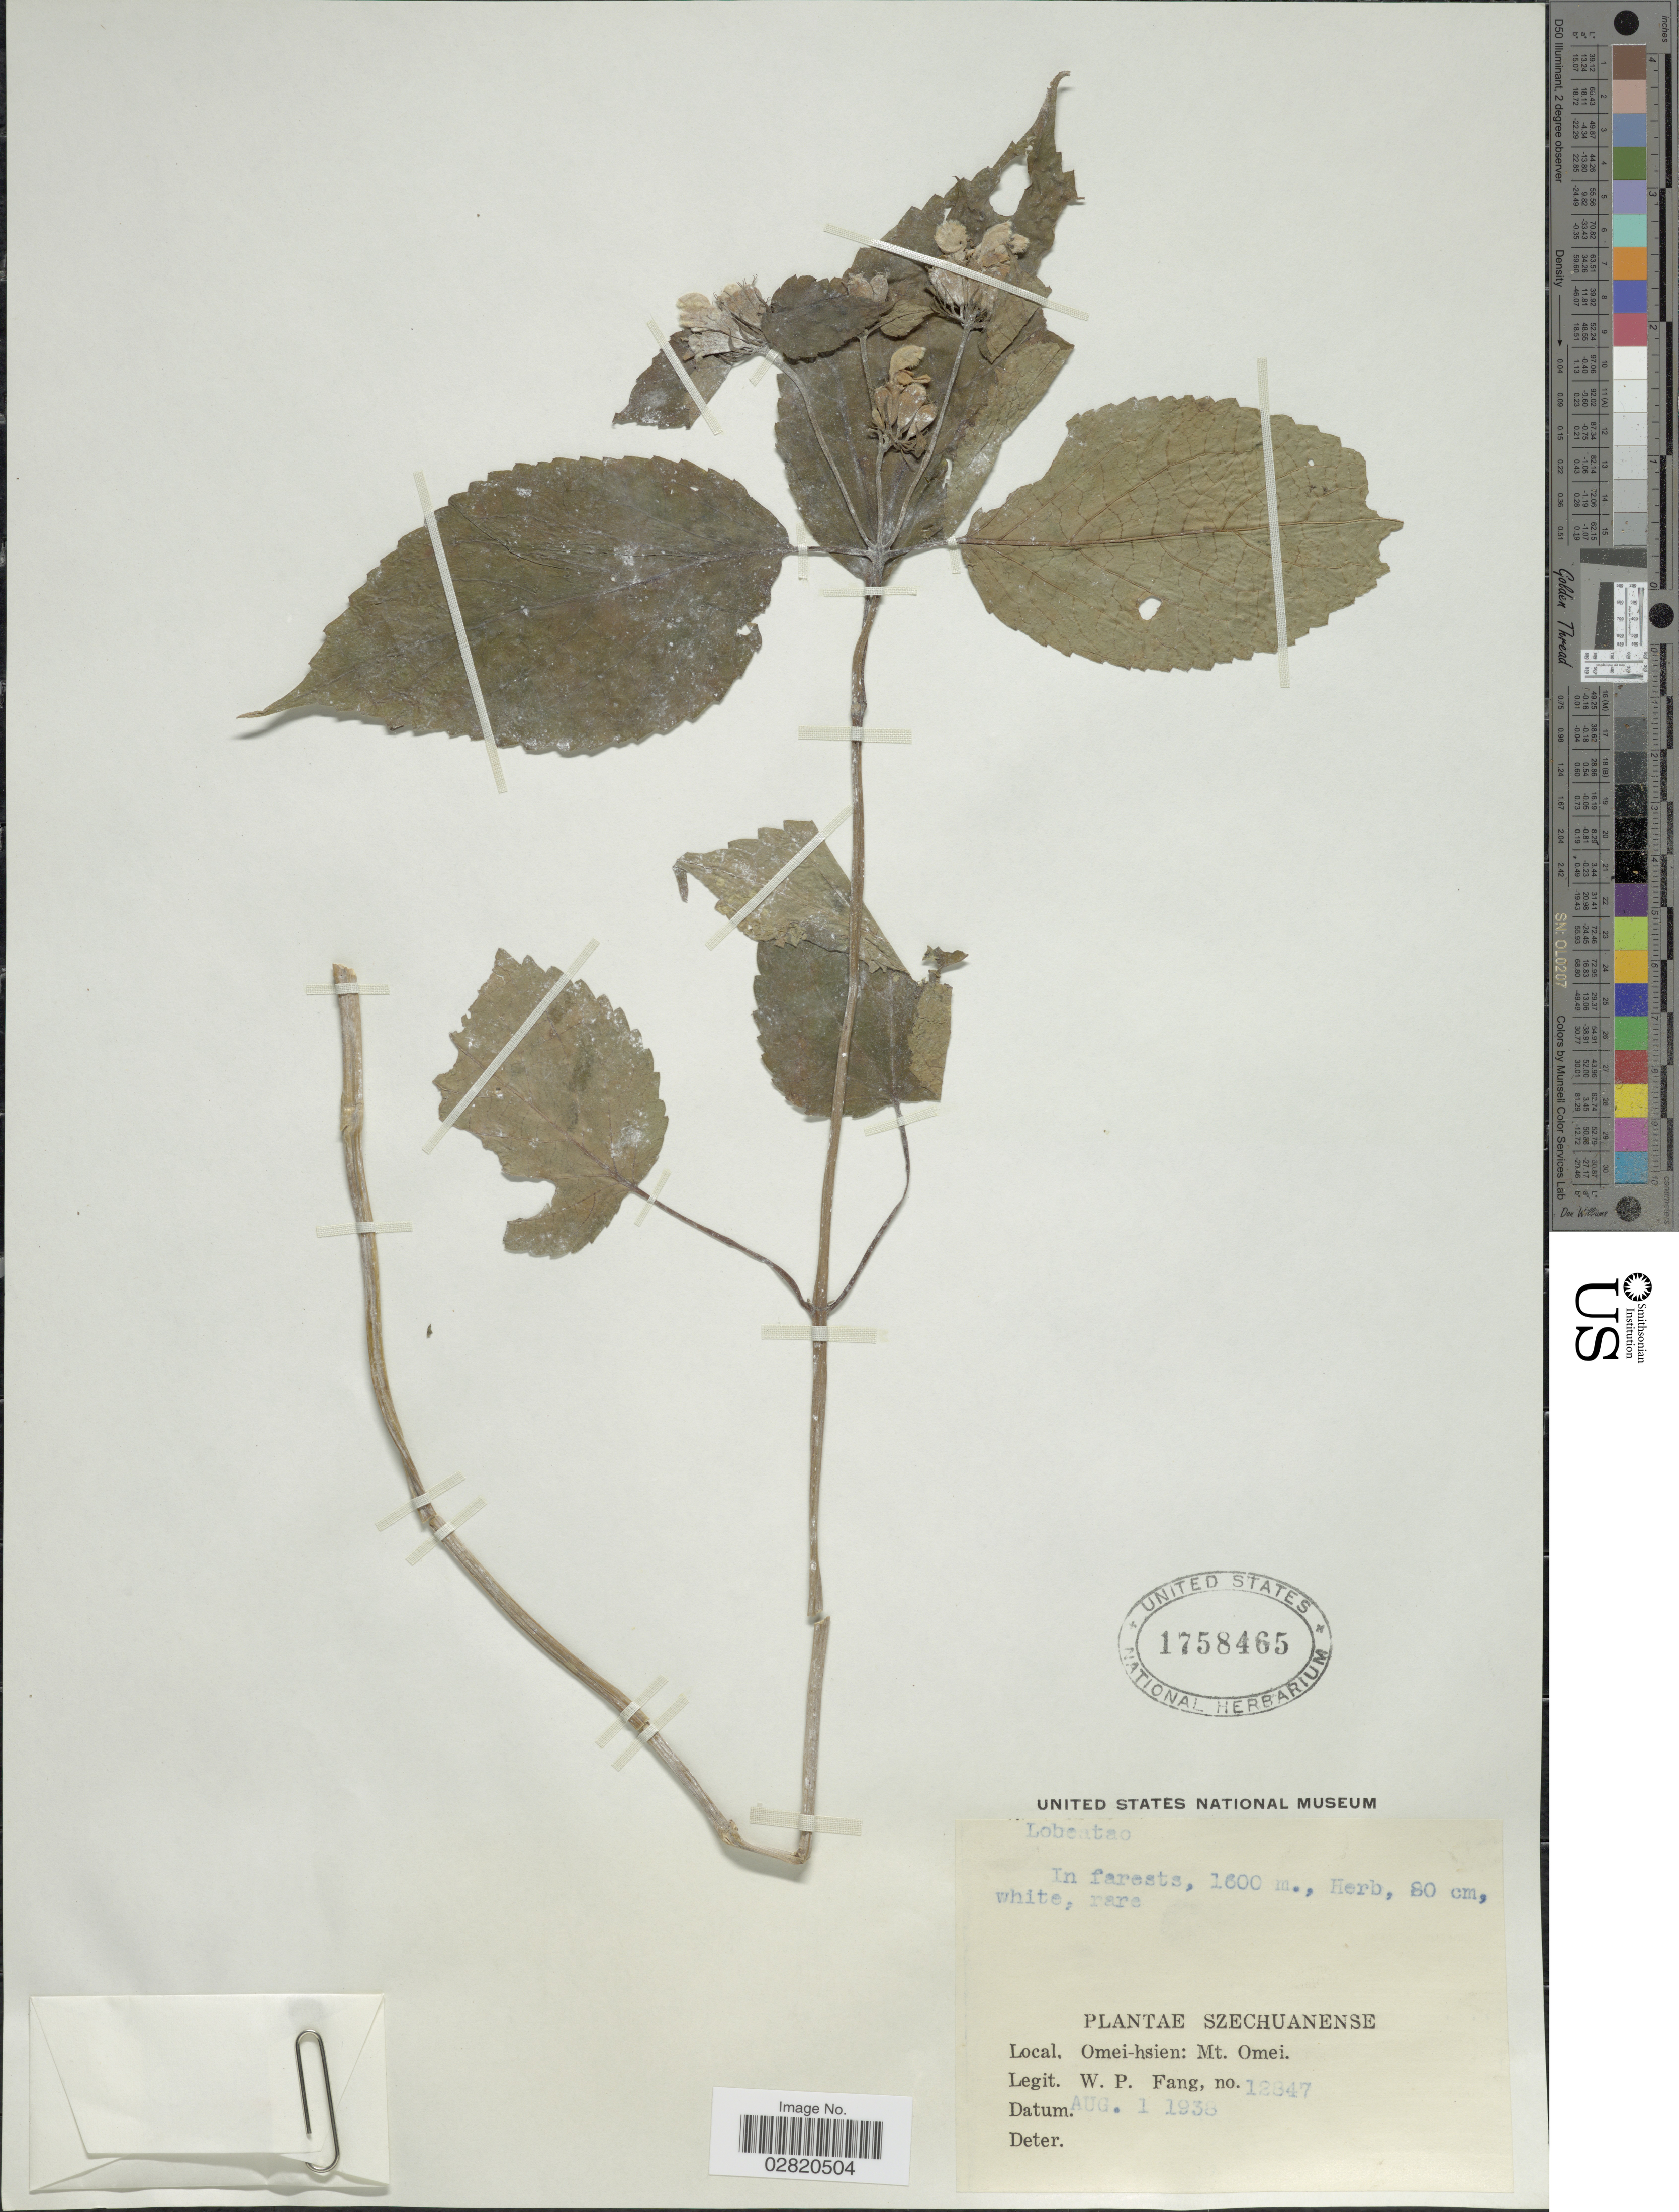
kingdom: Plantae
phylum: Tracheophyta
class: Magnoliopsida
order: Lamiales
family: Lamiaceae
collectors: W. P. Fang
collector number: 12847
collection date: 1938-08-01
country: China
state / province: Sichuan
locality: Szechuanense. Omei-hsien: Mt. Omei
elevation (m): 1600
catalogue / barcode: US 1758465